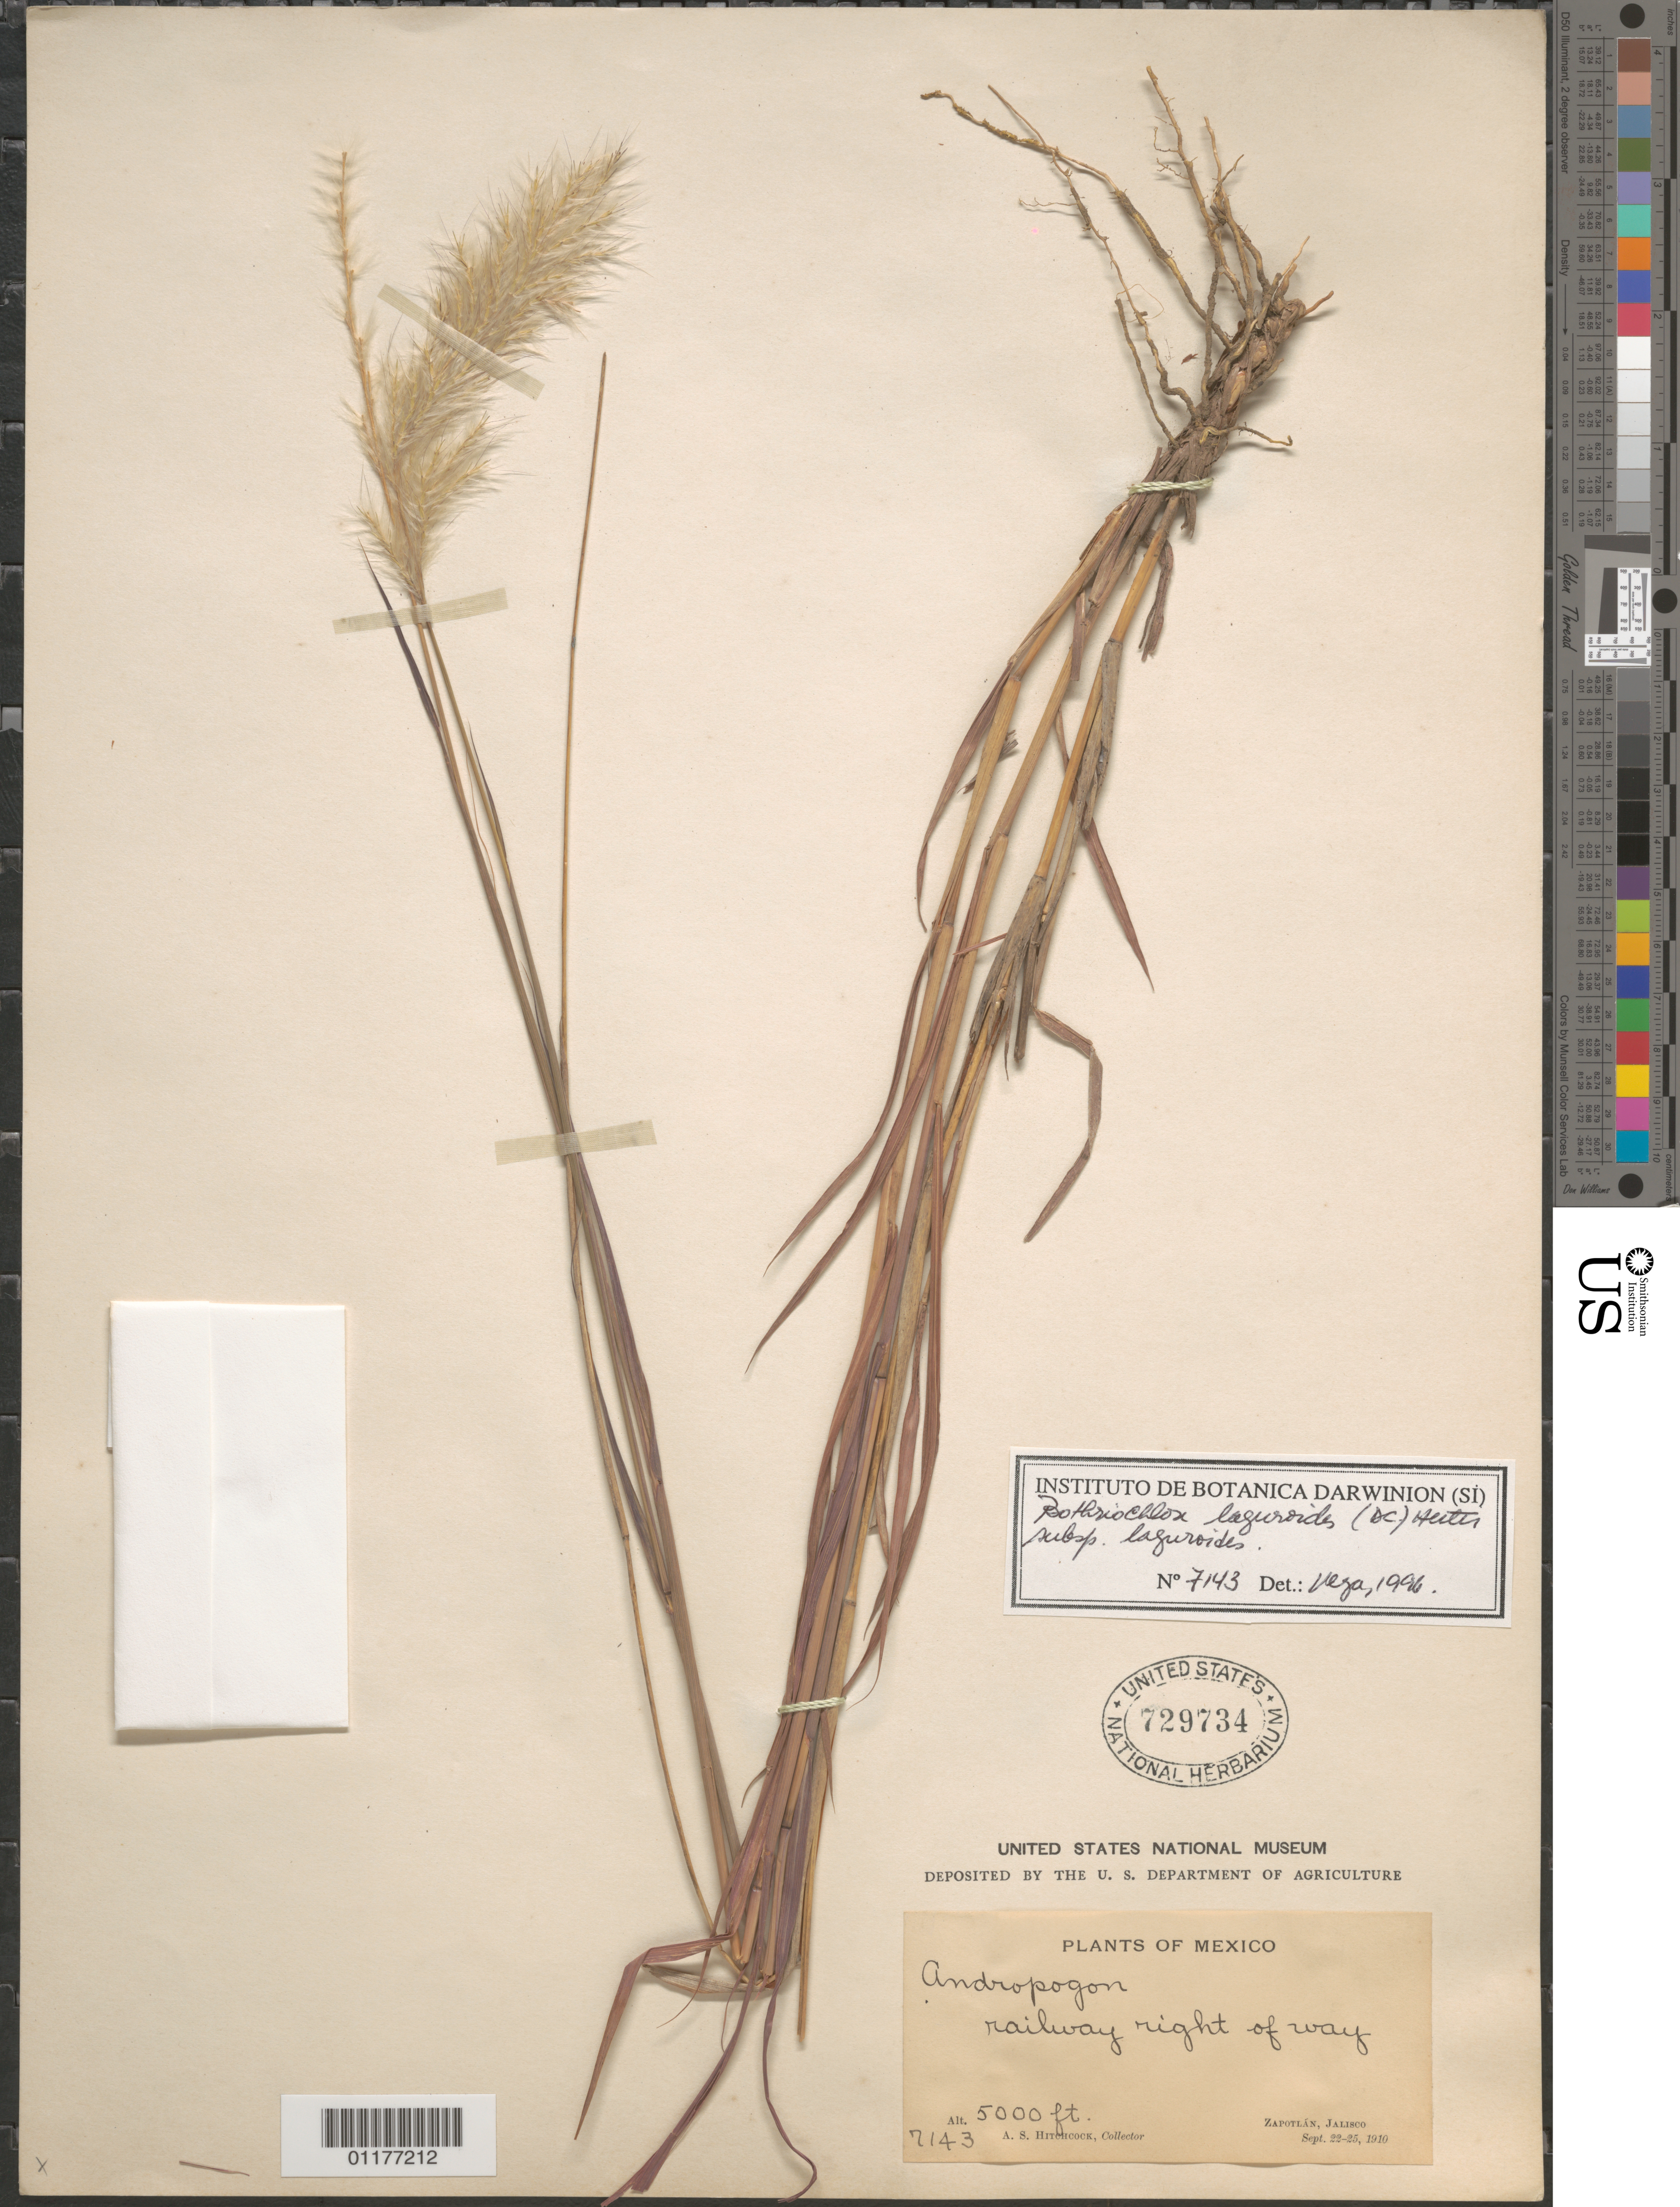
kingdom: Plantae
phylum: Tracheophyta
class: Liliopsida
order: Poales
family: Poaceae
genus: Bothriochloa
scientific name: Bothriochloa laguroides subsp. laguroides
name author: (DC.) Herter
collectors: A. S. Hitchcock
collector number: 7143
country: Mexico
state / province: Jalisco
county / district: Zapotitlán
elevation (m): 1524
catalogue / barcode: US 729734